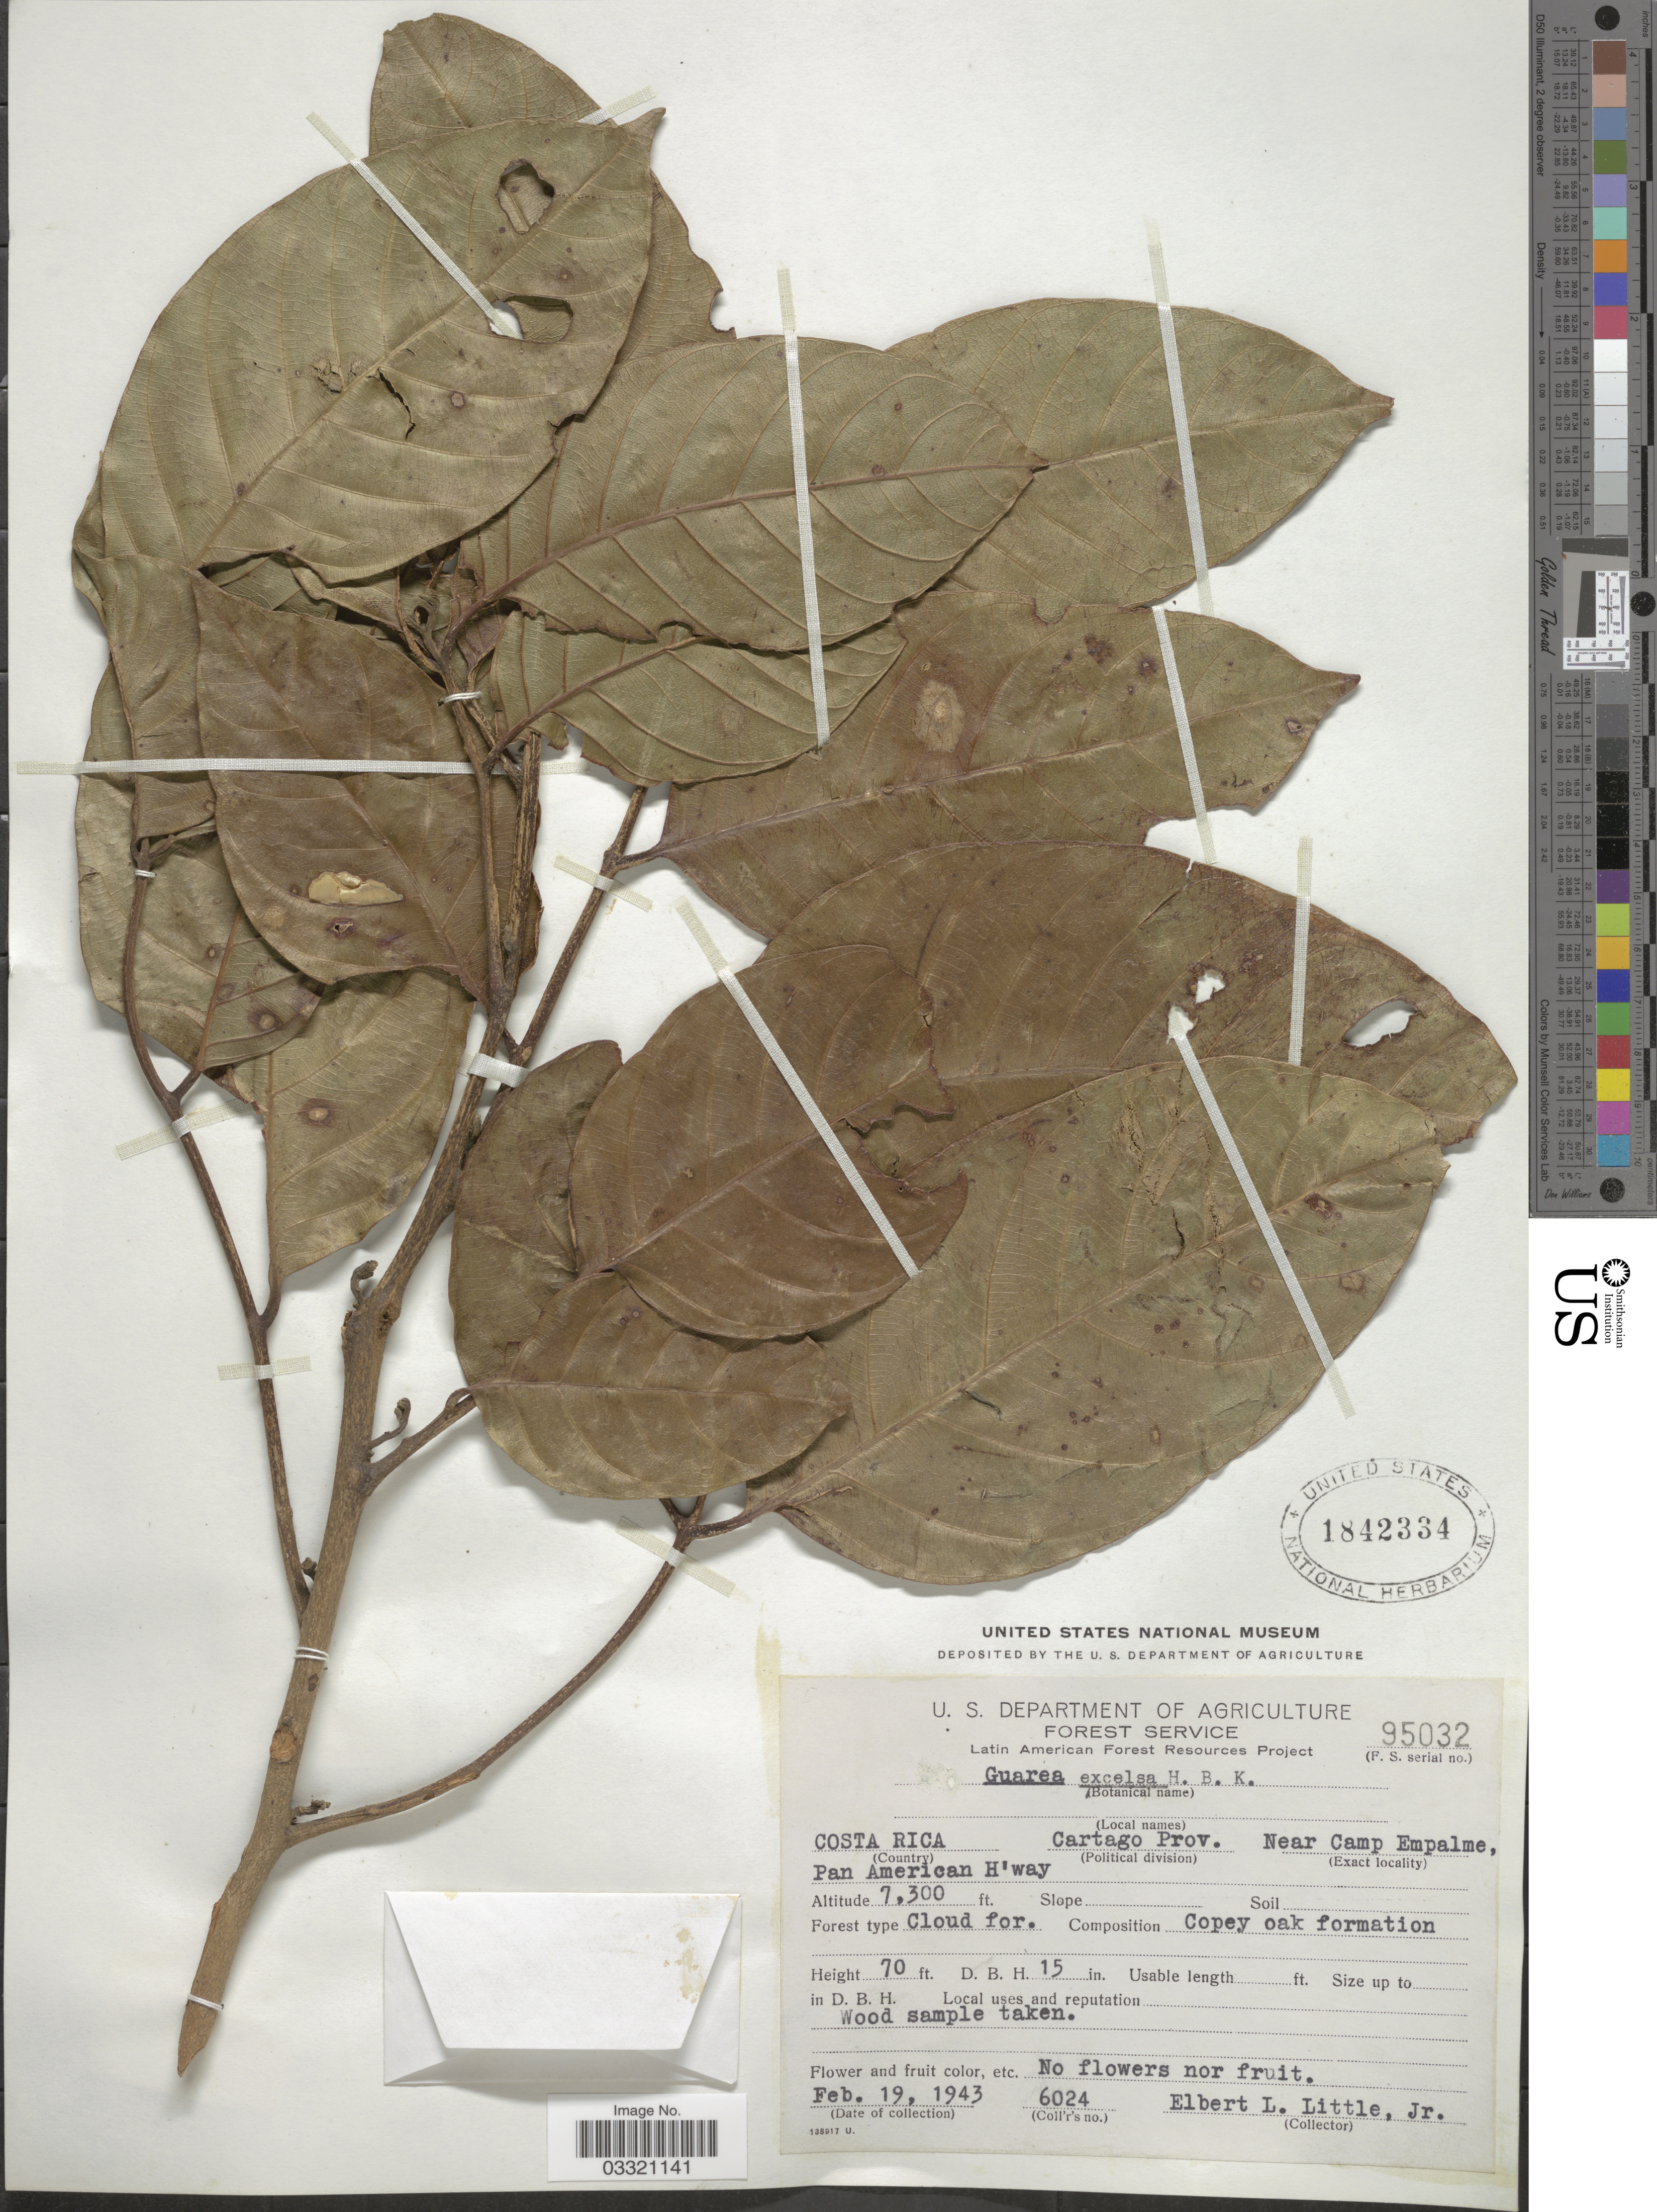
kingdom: Plantae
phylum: Tracheophyta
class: Magnoliopsida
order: Sapindales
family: Meliaceae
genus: Guarea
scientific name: Guarea excelsa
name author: Kunth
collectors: E. L. Little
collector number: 6024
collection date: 1943-02-19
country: Costa Rica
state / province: Cartago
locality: Near Camp Empalme, Pan American H'way.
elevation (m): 2225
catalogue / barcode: US 1842334